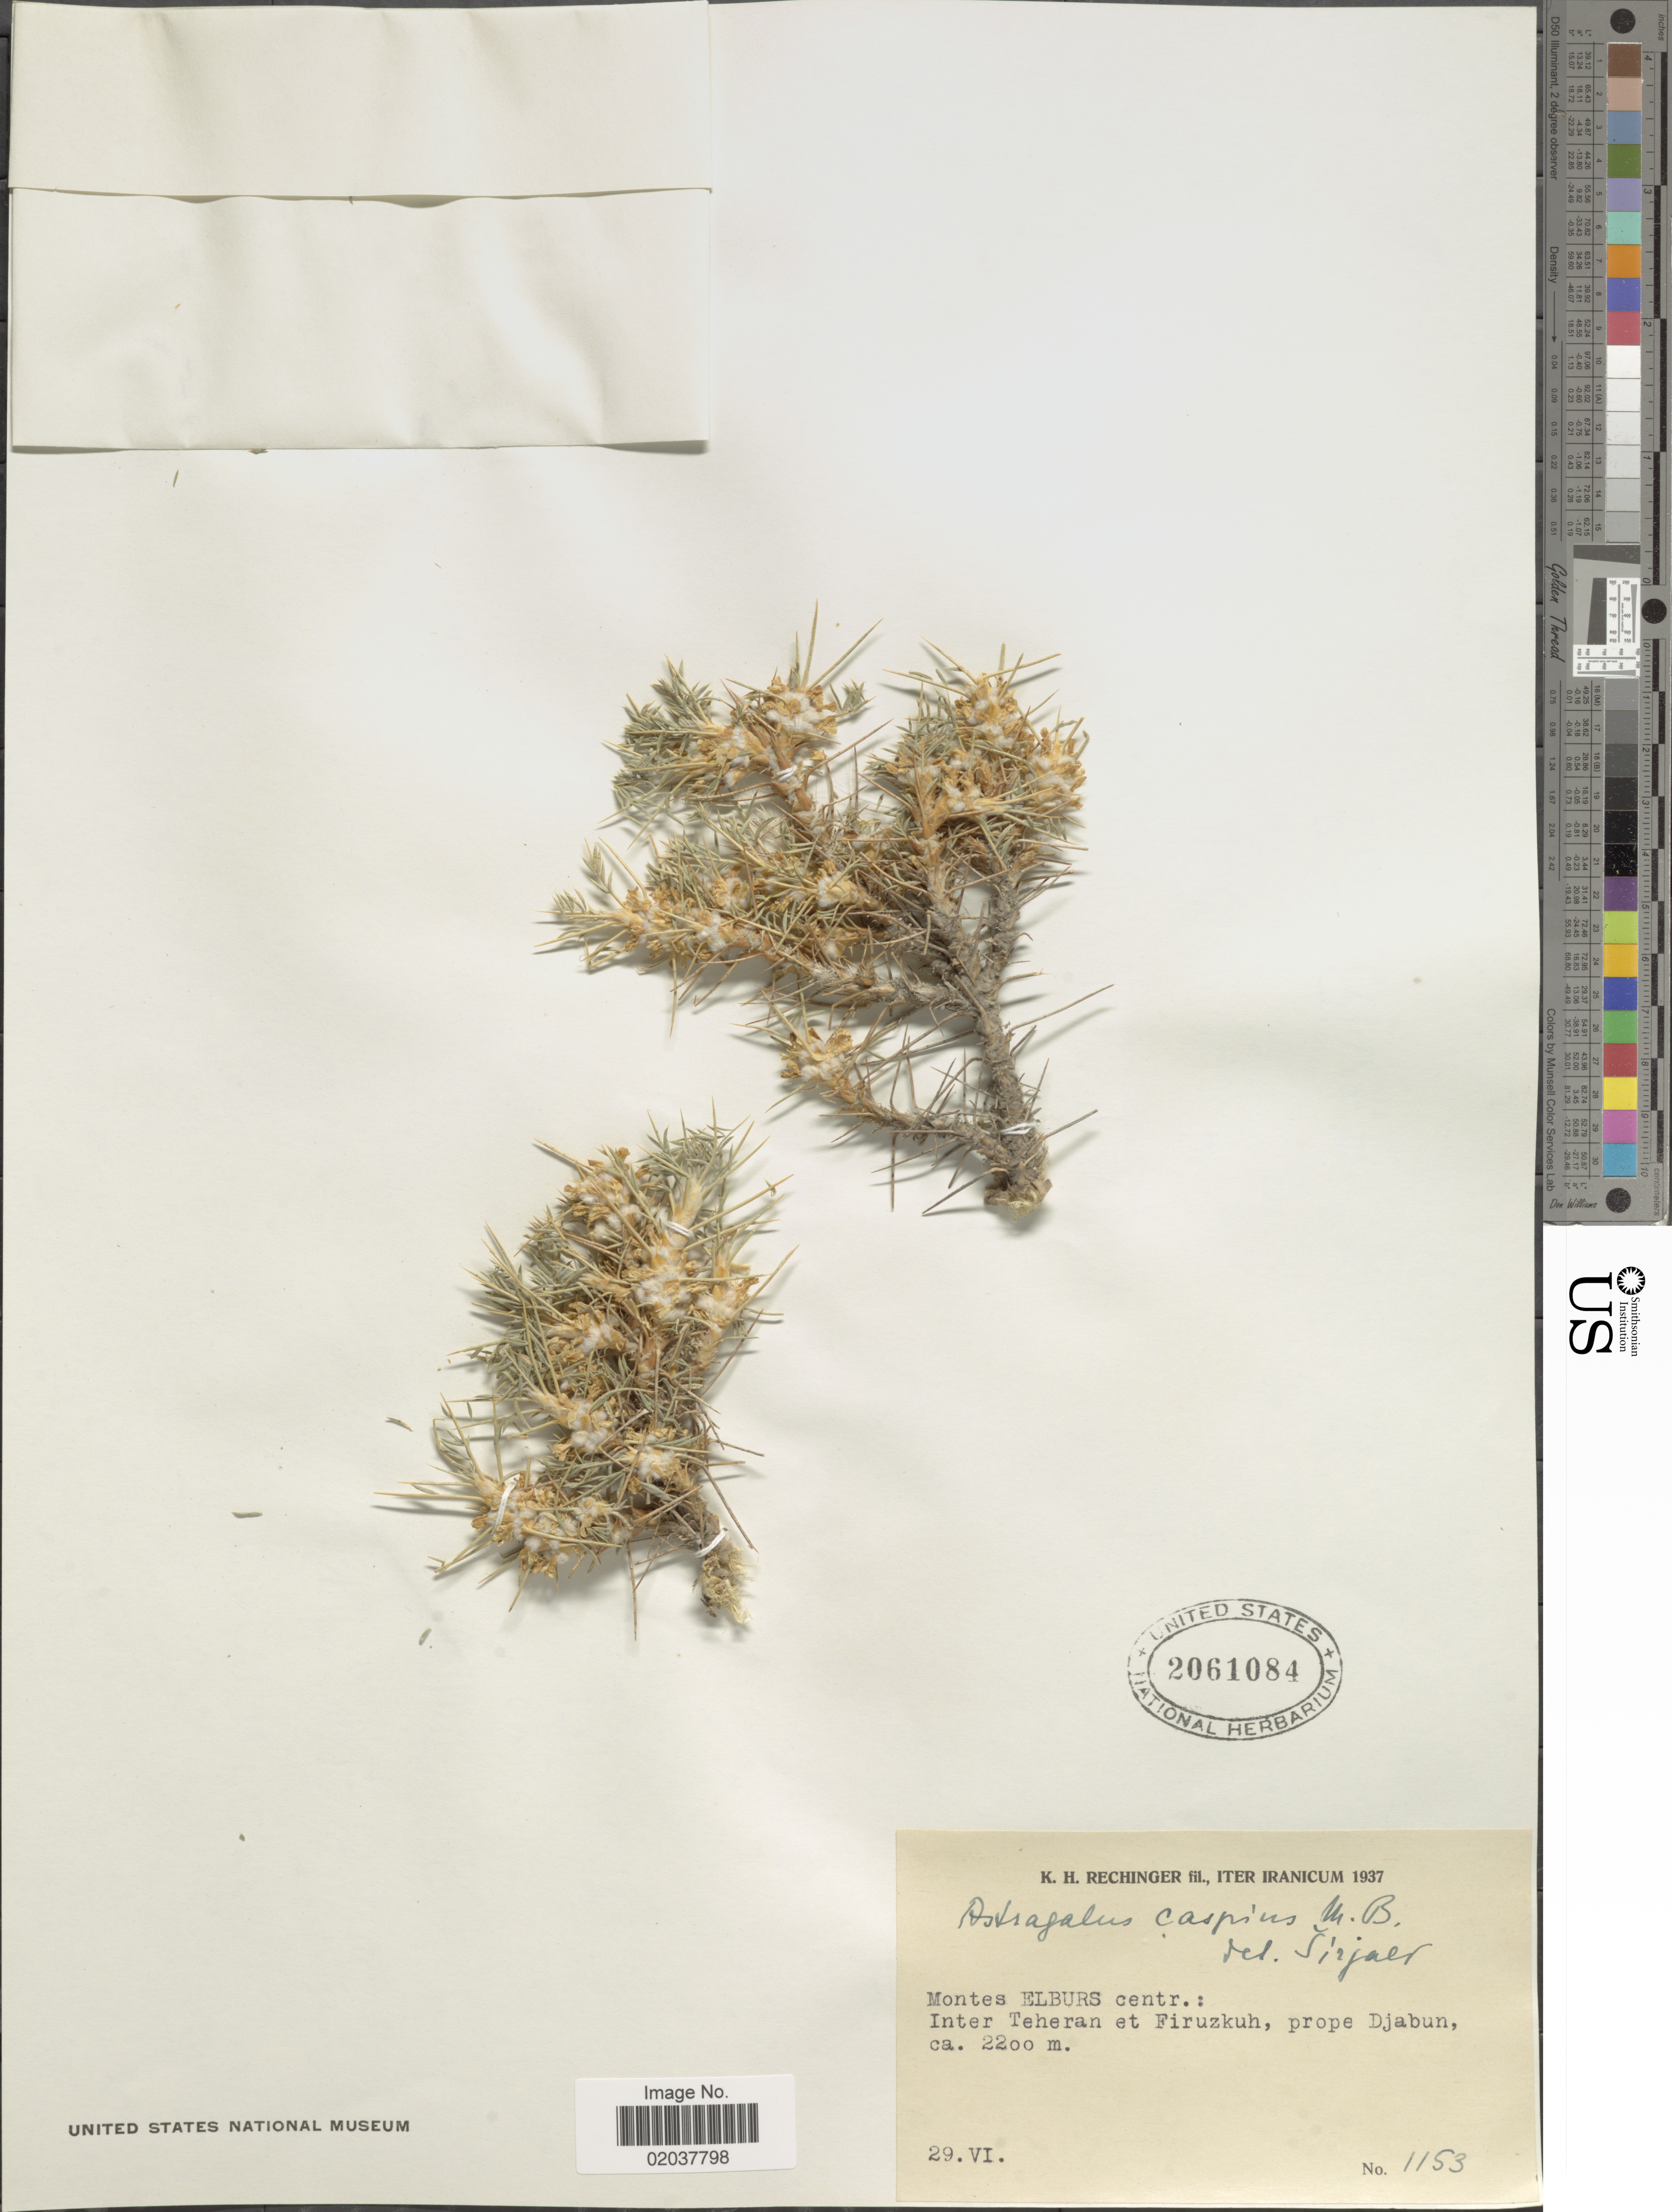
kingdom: Plantae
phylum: Tracheophyta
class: Magnoliopsida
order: Fabales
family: Fabaceae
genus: Astragalus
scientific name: Astragalus caspicus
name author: M. Bieb.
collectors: K. H. Rechinger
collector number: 1153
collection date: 1937-06-29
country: Iran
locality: Montes Elburs centr., inter Teheran et Firuzkuh, prope Djabun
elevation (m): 2200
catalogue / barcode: US 2061084